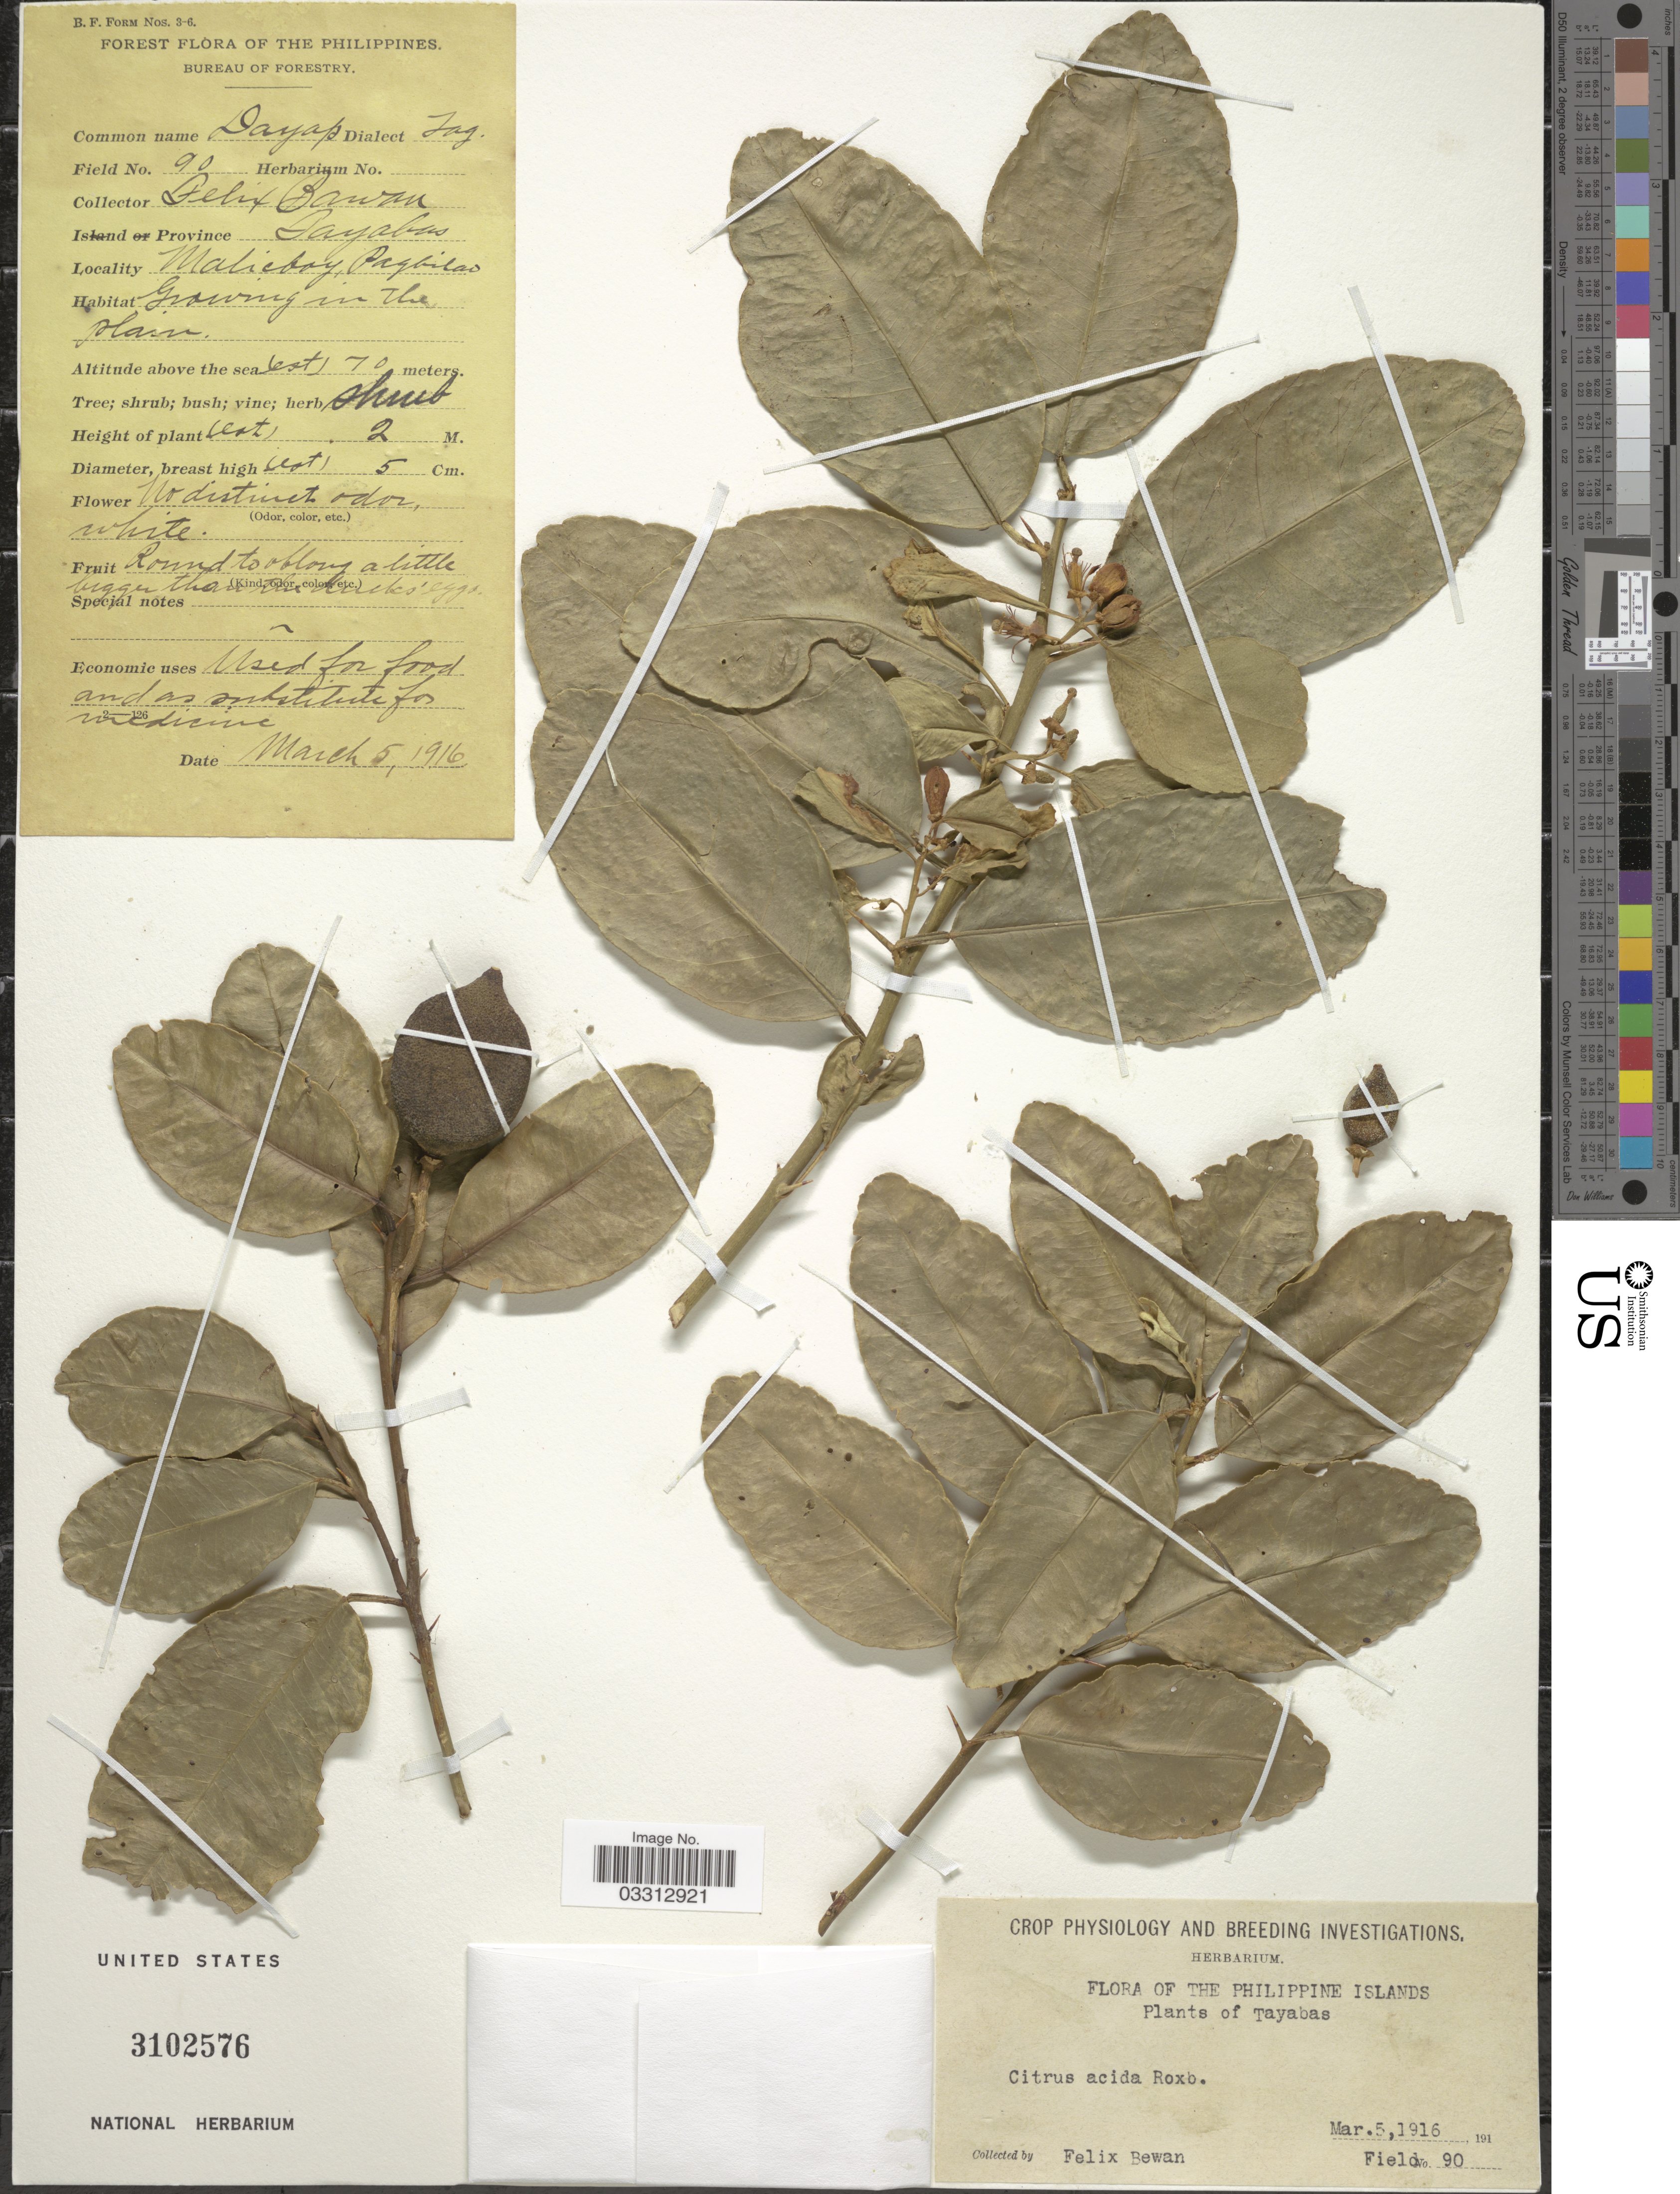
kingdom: Plantae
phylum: Tracheophyta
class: Magnoliopsida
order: Sapindales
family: Rutaceae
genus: Citrus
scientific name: Citrus x aurantifolia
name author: (Christm.) Swingle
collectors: F. Bawan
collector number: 90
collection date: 1916-03-05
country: Philippines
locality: Province Tayabas. Malicboy, Pagbilao.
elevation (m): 70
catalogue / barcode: US 3102576